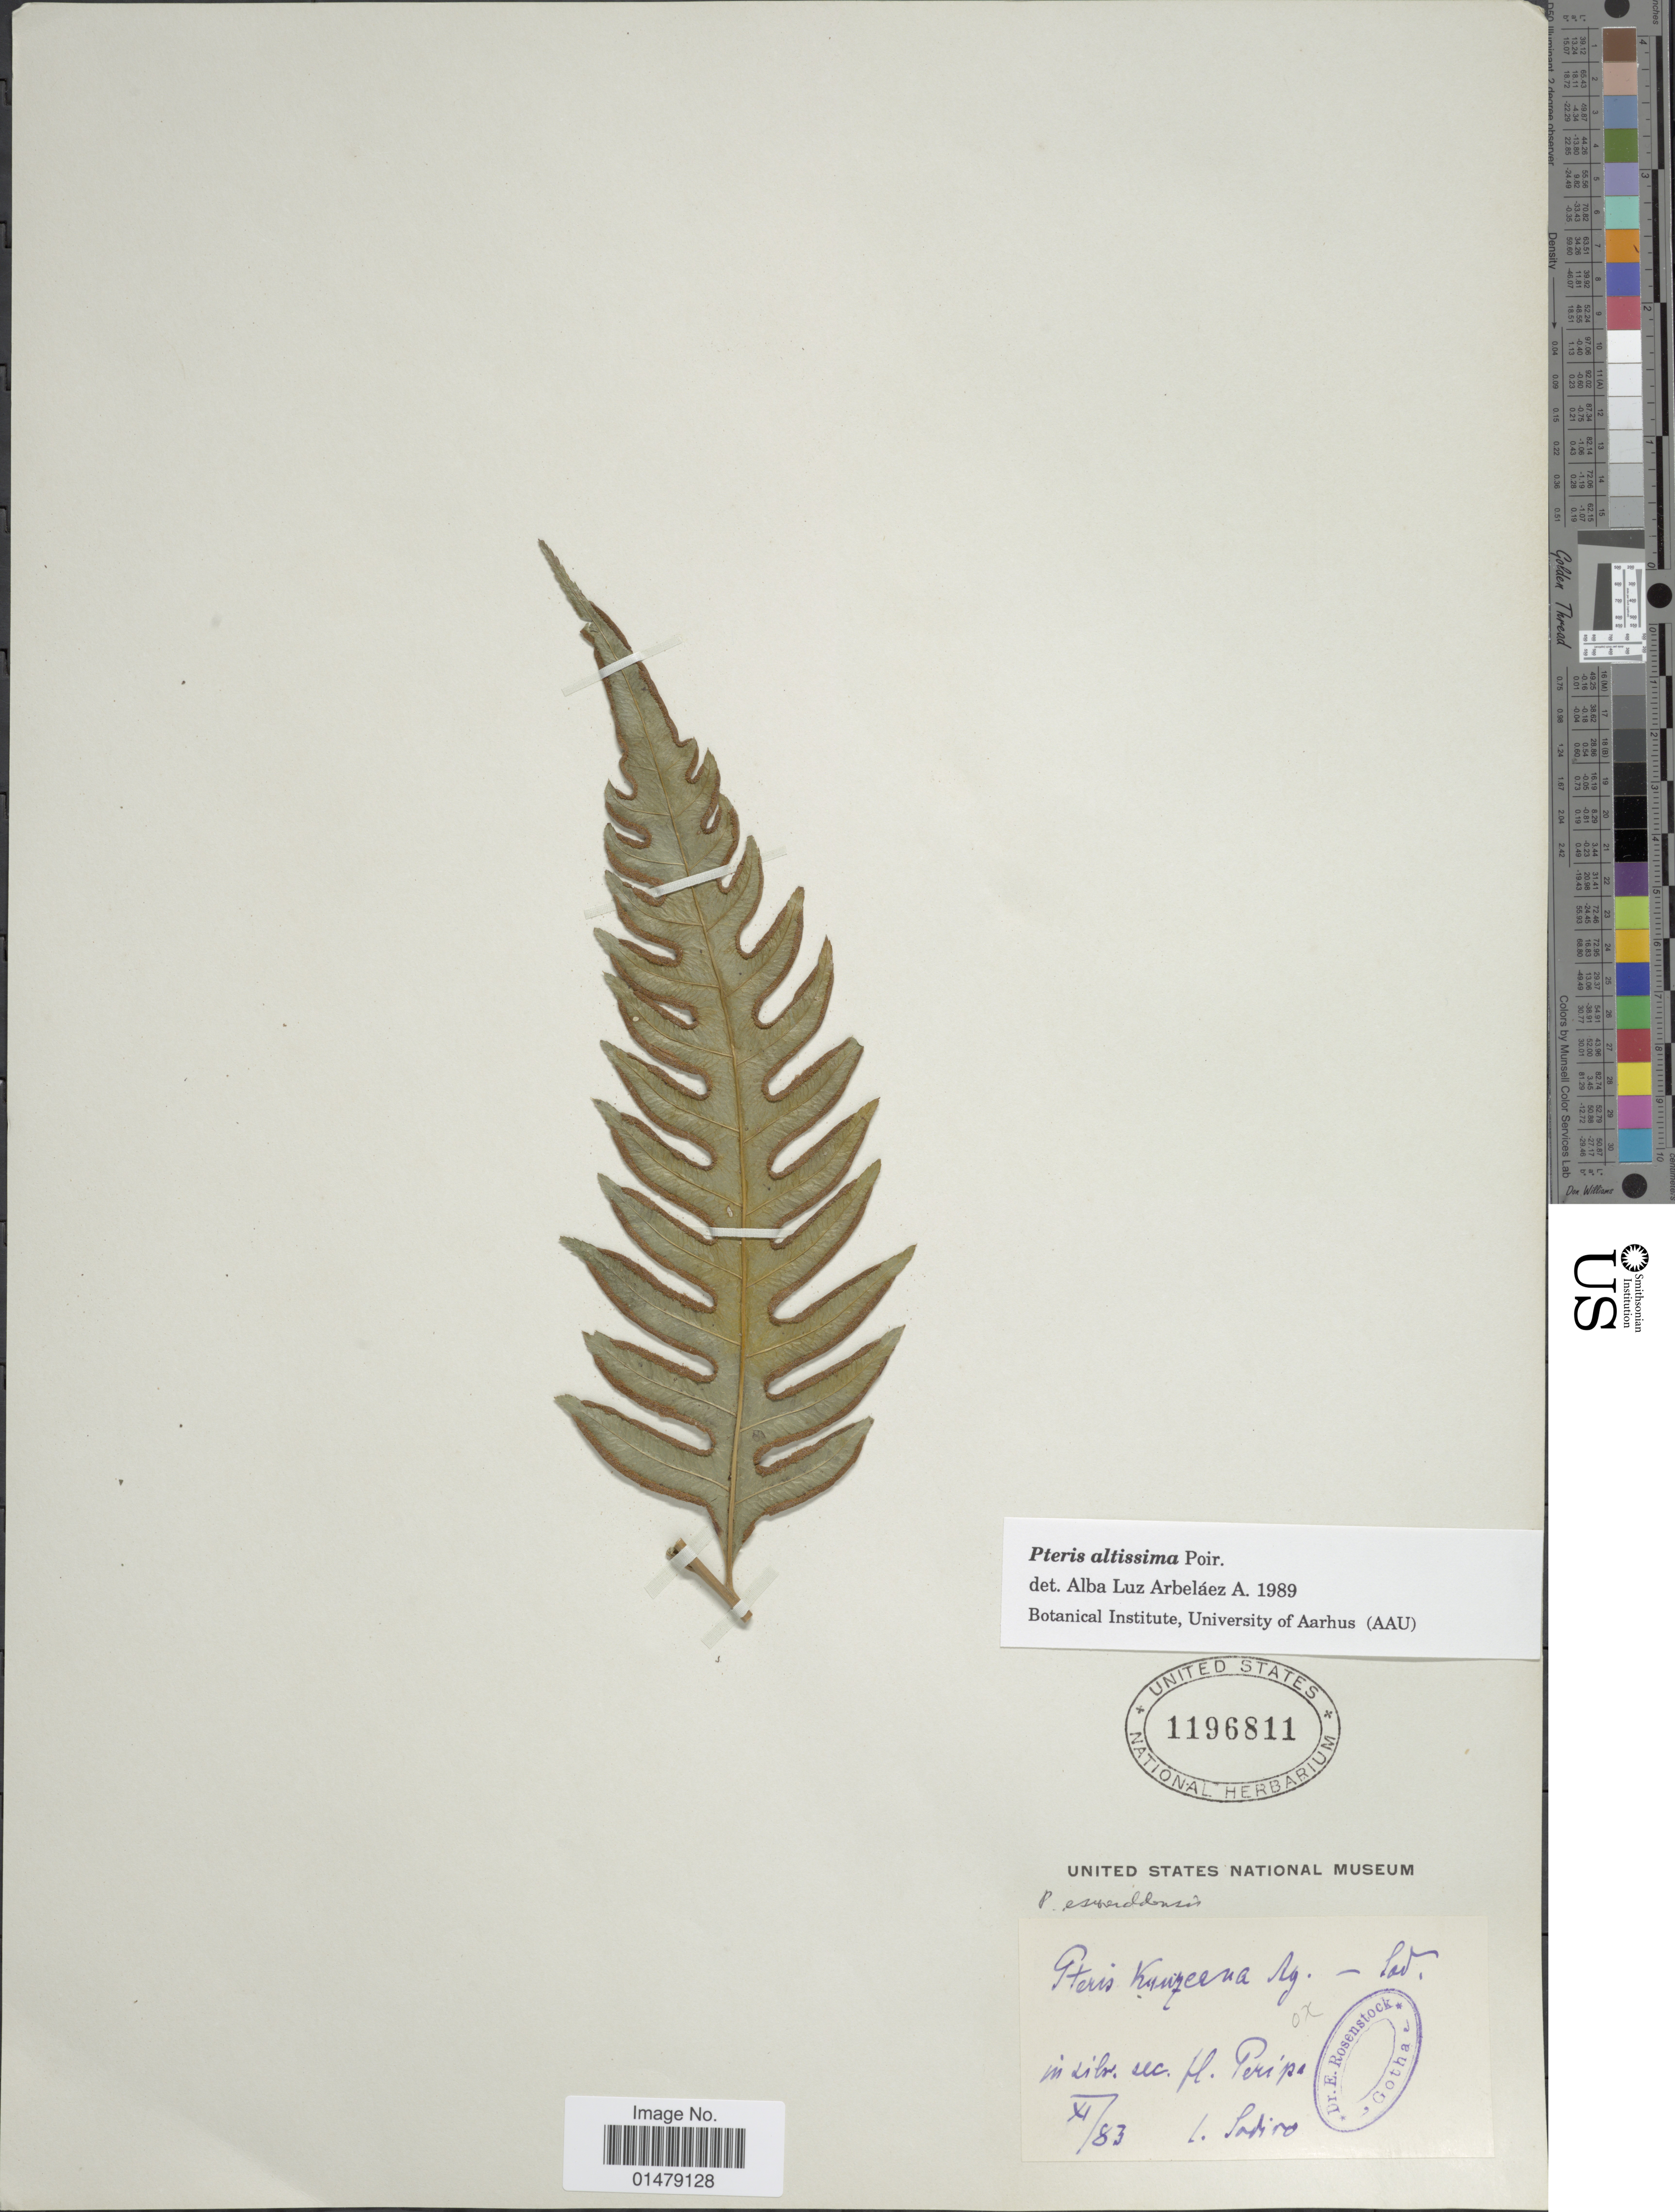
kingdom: Plantae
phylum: Tracheophyta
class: Polypodiopsida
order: Polypodiales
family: Pteridaceae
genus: Pteris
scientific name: Pteris altissima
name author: Poir.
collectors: Sodiro, --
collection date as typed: Transcribed d/m/y: /11/83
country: Ecuador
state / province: Guayas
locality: In silv. sec. fl. Peripa.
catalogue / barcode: US 1196811